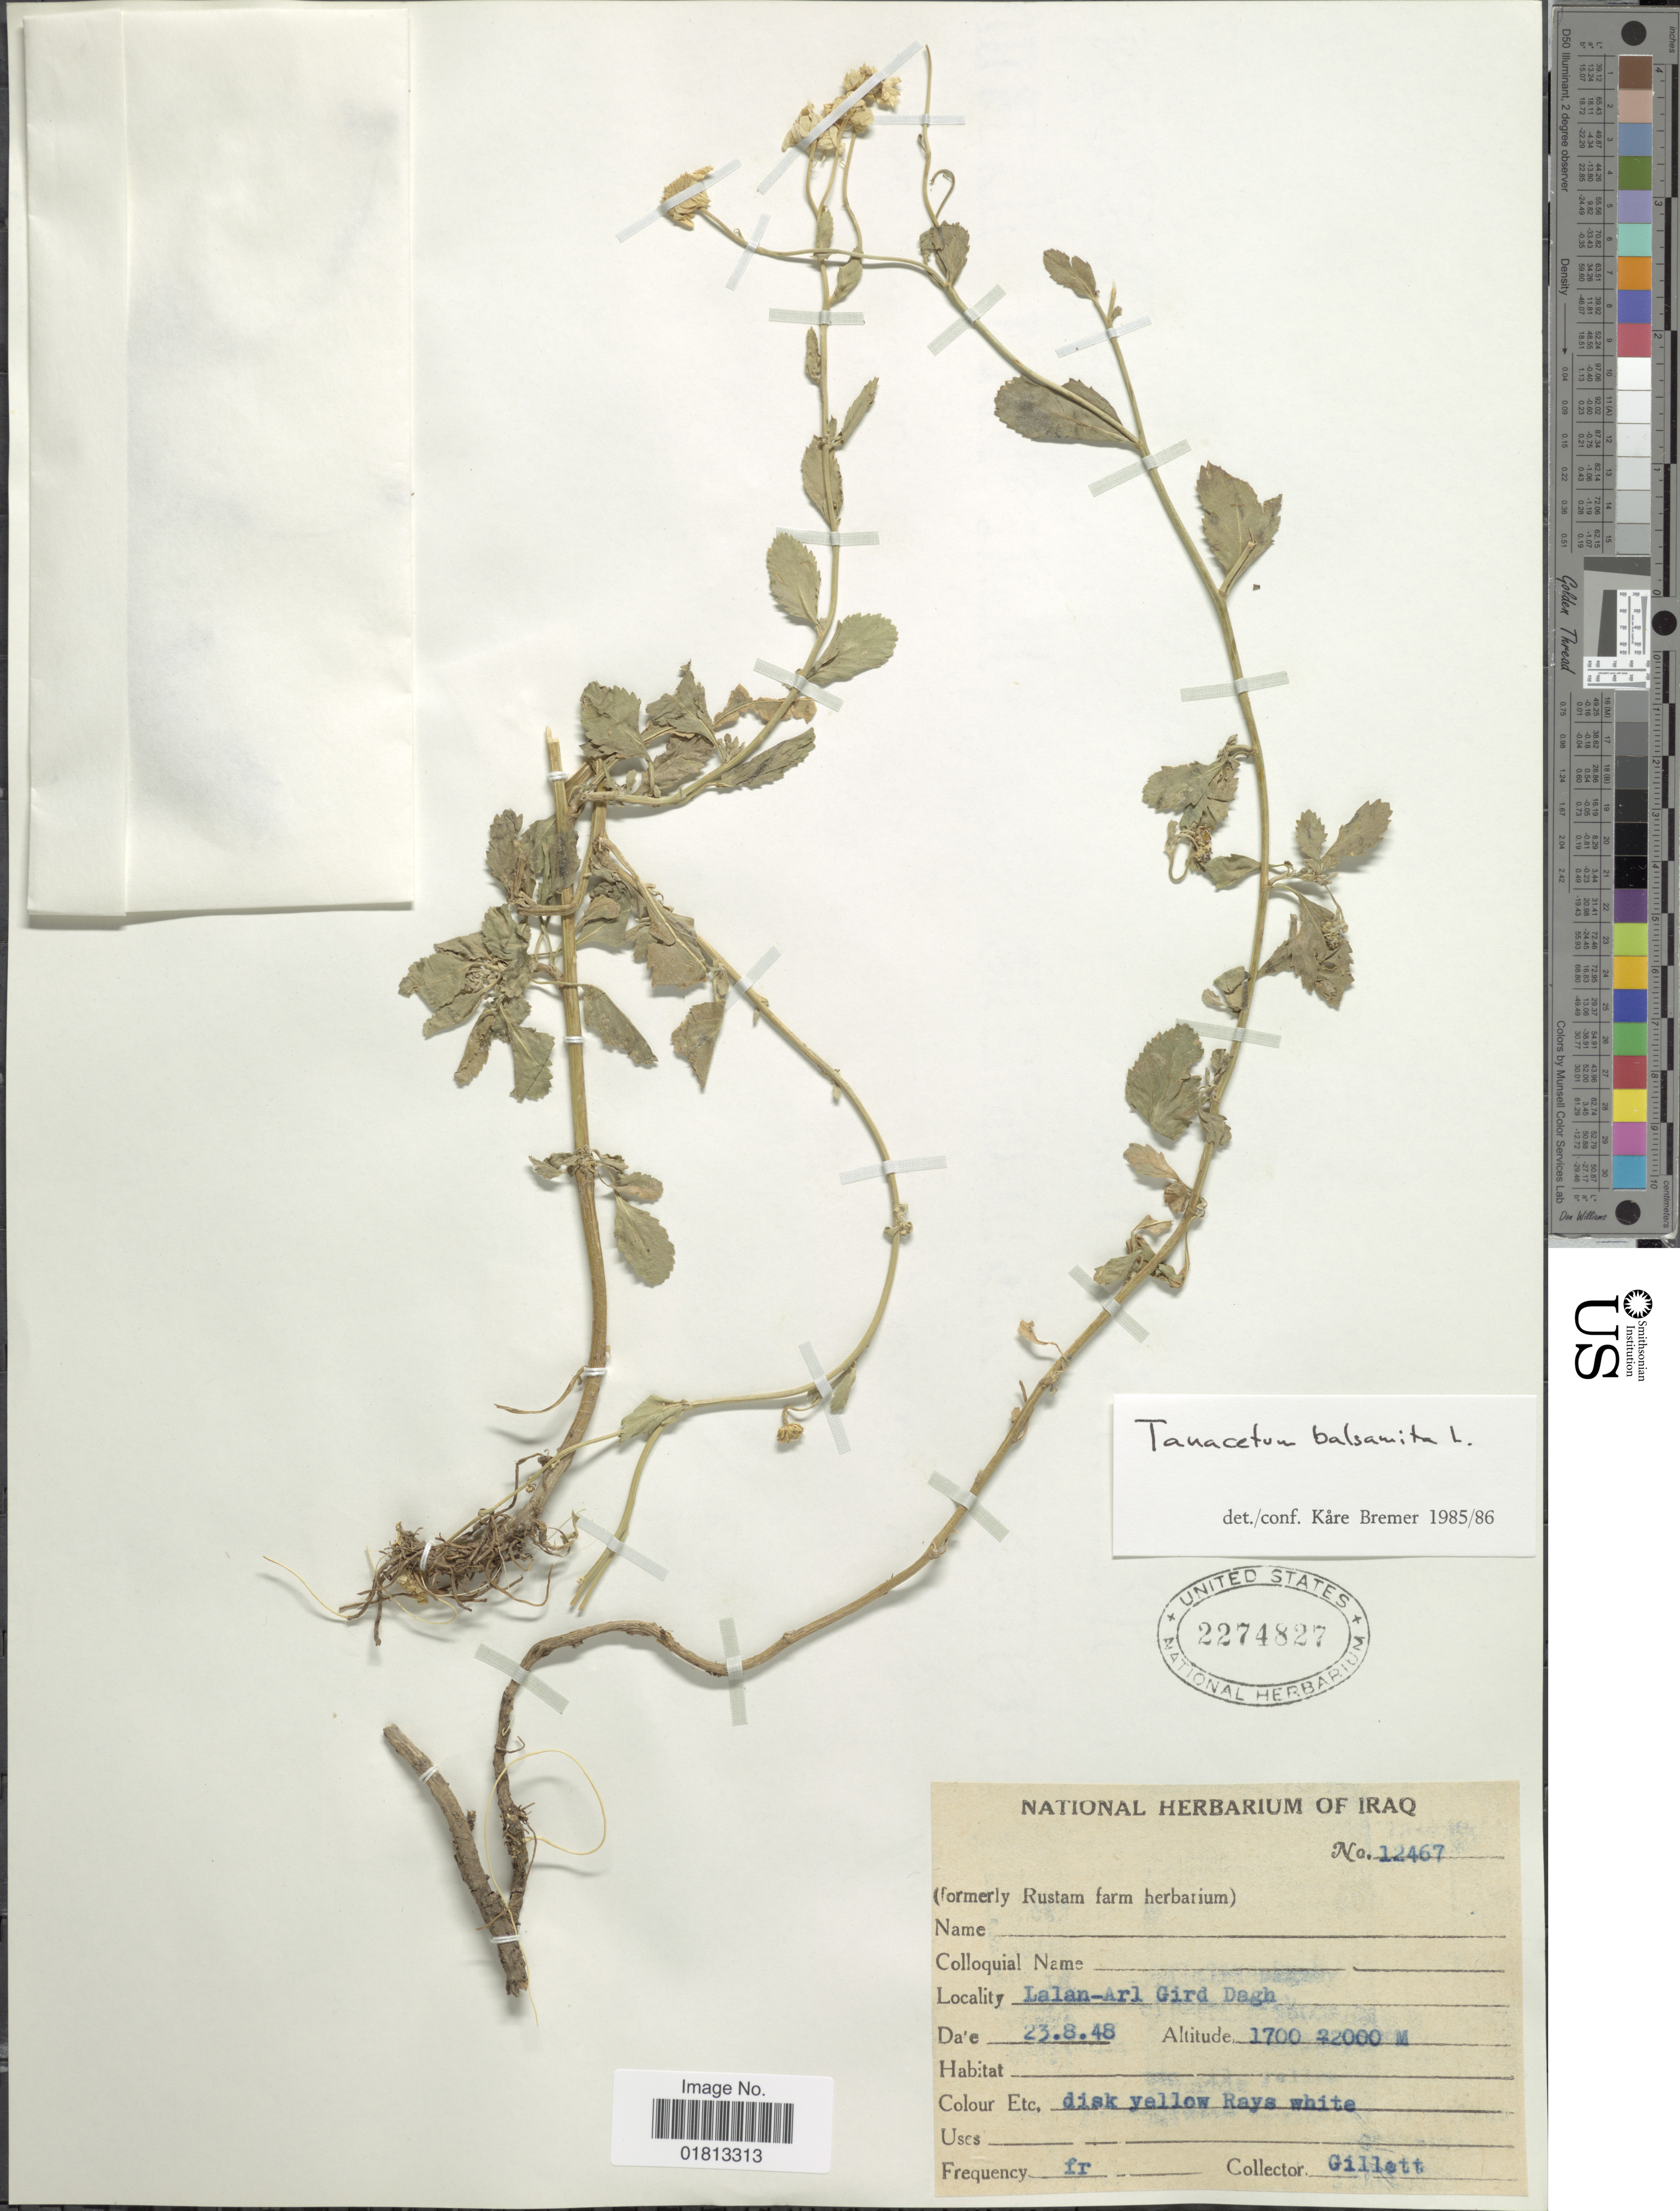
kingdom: Plantae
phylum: Tracheophyta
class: Magnoliopsida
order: Asterales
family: Asteraceae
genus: Tanacetum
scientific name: Tanacetum balsamita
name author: L.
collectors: Gillett, --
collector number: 12467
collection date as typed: Transcribed d/m/y: 23/8/48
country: Iraq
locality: Lalan-Arl Gird Dagh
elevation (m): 1700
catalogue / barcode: US 2274827